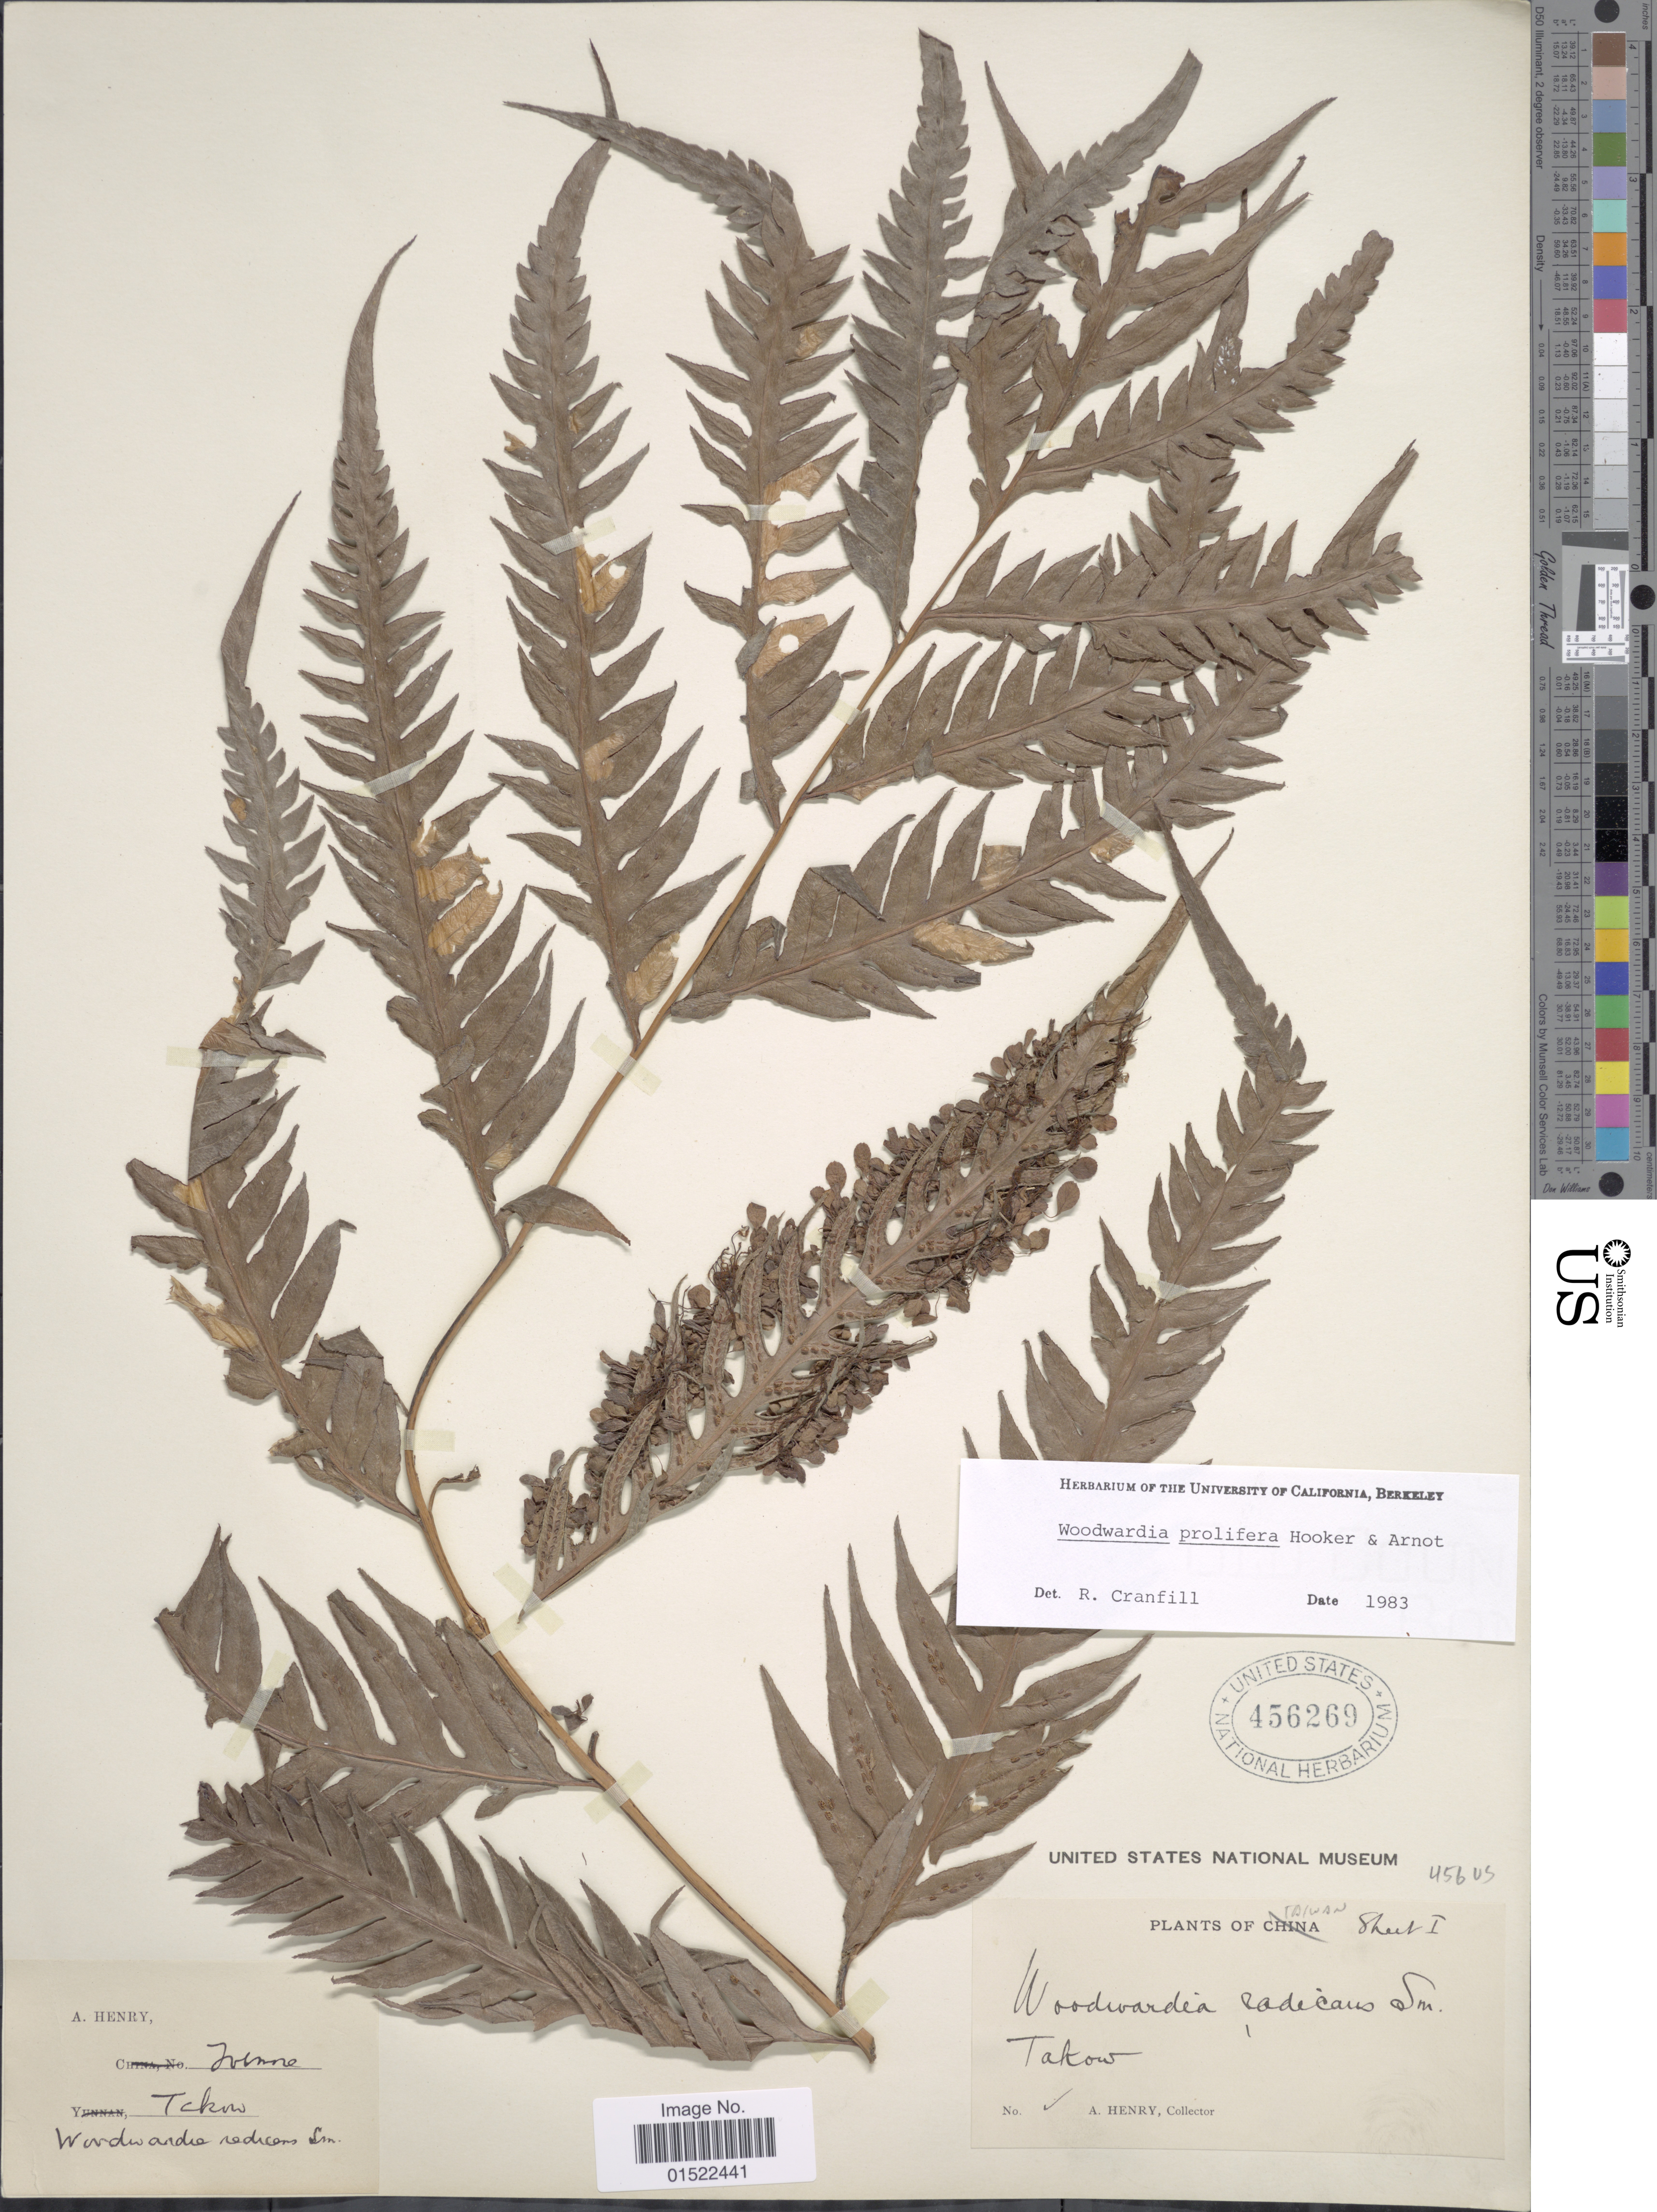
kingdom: Plantae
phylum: Tracheophyta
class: Polypodiopsida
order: Polypodiales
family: Blechnaceae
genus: Woodwardia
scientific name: Woodwardia prolifera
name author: Hook. & Arn.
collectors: A. Henry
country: Taiwan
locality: Takow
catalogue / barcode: US 456269